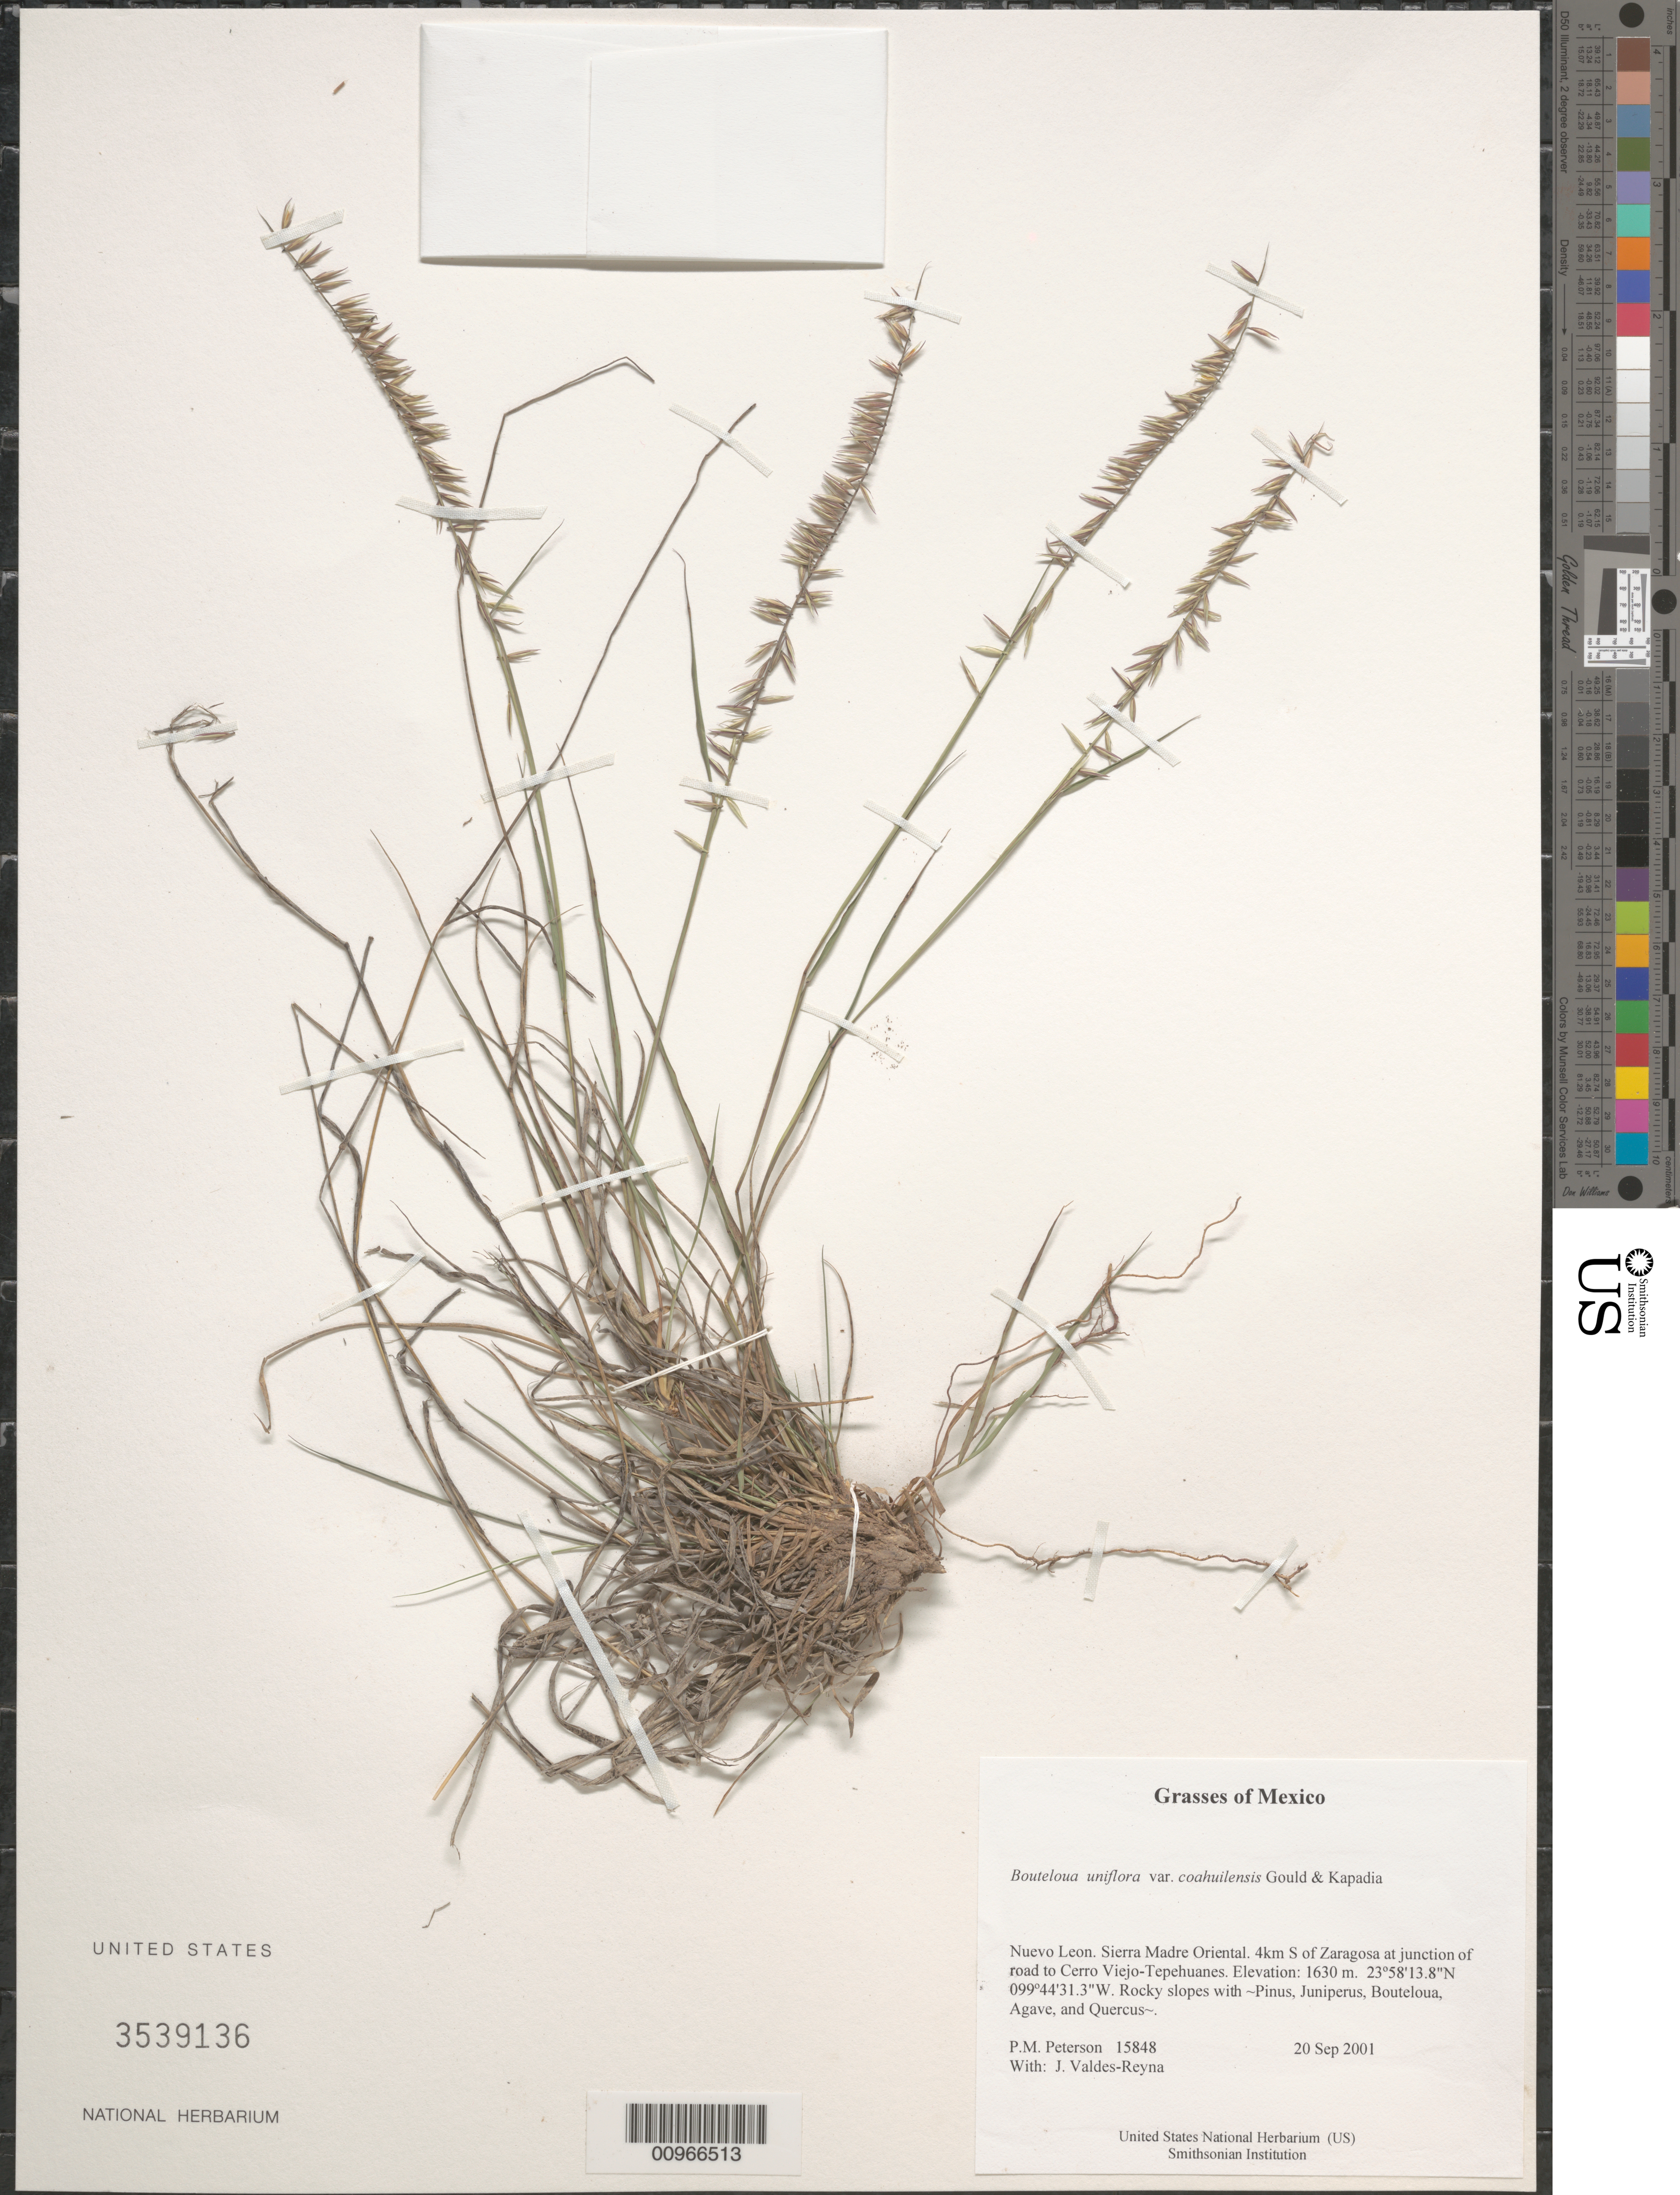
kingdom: Plantae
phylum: Tracheophyta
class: Liliopsida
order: Poales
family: Poaceae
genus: Bouteloua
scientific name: Bouteloua uniflora var. coahuilensis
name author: Gould & Kapadia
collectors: P. M. Peterson & J. Valdés-Reyna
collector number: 15848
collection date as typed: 20 Sep 2001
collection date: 2001-09-20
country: Mexico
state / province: Nuevo León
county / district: Sierra Madre Oriental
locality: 4km S of Zaragosa at junction of road to Cerro Viejo-Tepehuanes.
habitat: Rocky slopes with ~Pinus, Juniperus, Bouteloua, Agave, and Quercus~.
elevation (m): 1630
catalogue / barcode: US 3539136